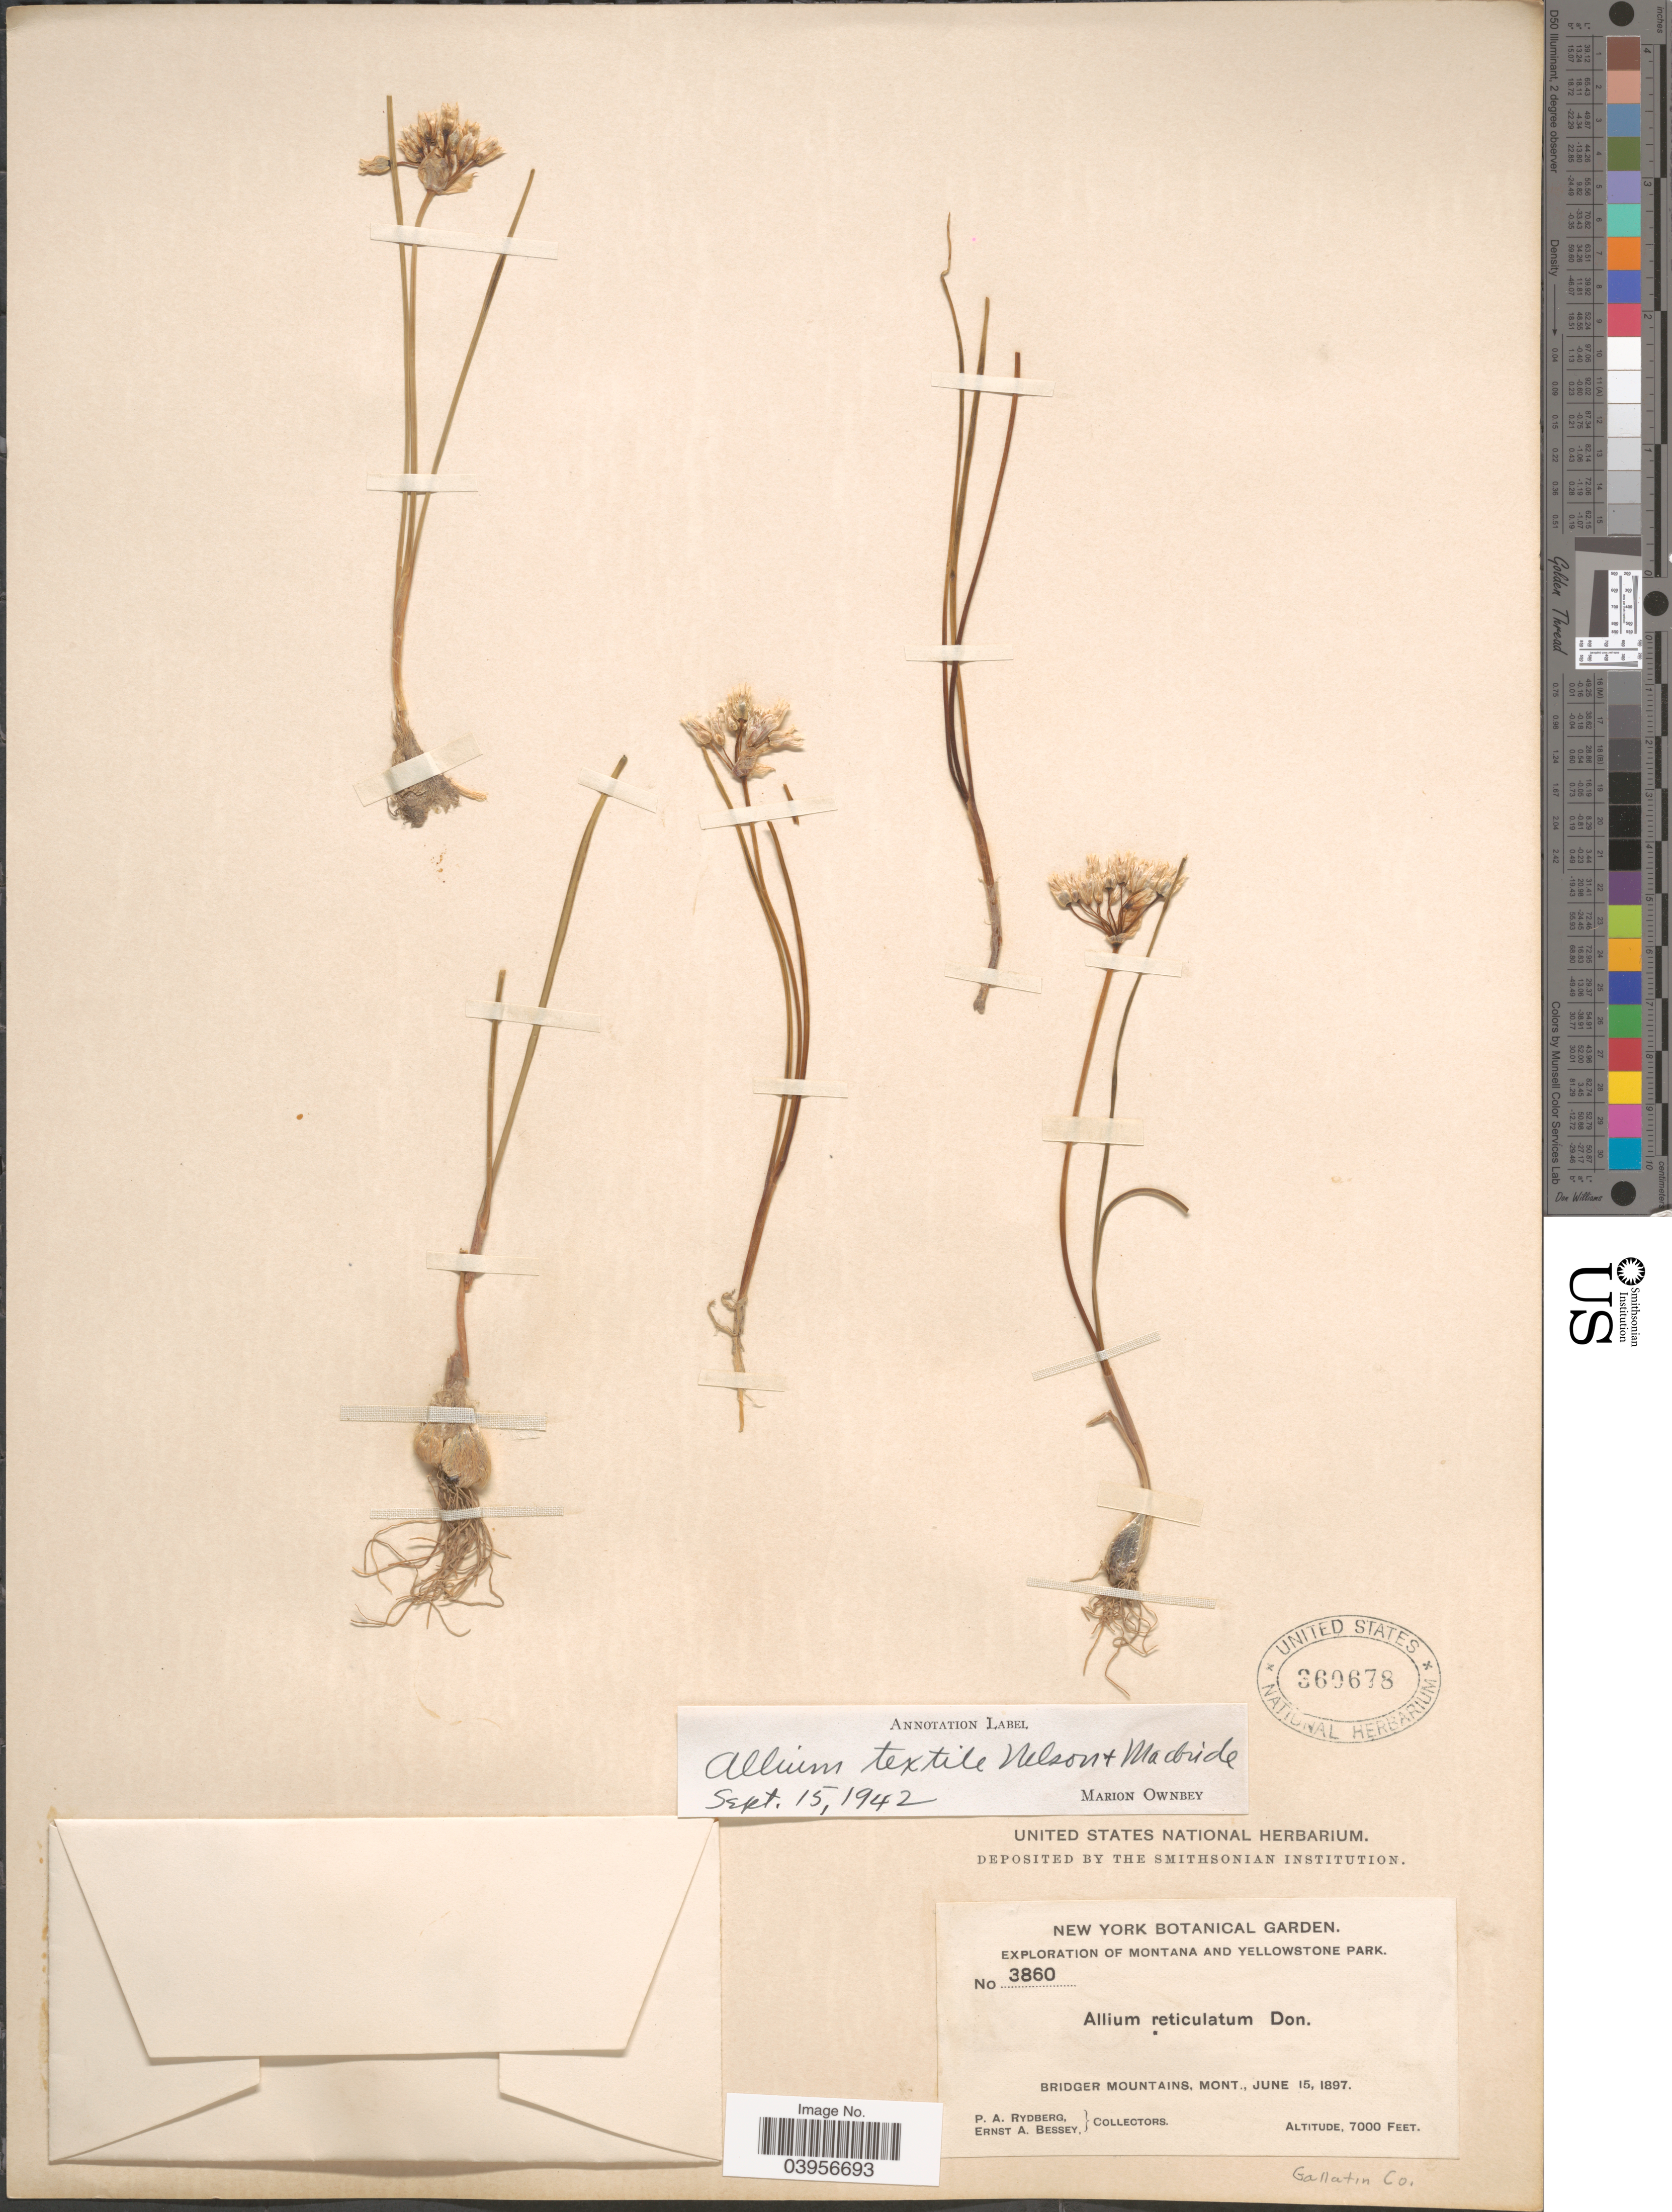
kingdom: Plantae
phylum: Tracheophyta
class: Liliopsida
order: Asparagales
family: Amaryllidaceae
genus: Allium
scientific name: Allium textile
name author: A. Nelson & J.F. Macbr.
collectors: P. A. Rydberg & E. A. Bessey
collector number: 3860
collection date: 1897-06-15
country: United States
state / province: Montana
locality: Yellowstone Park. Bridger Mountains. Gallatin Co.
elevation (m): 2134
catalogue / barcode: US 360678